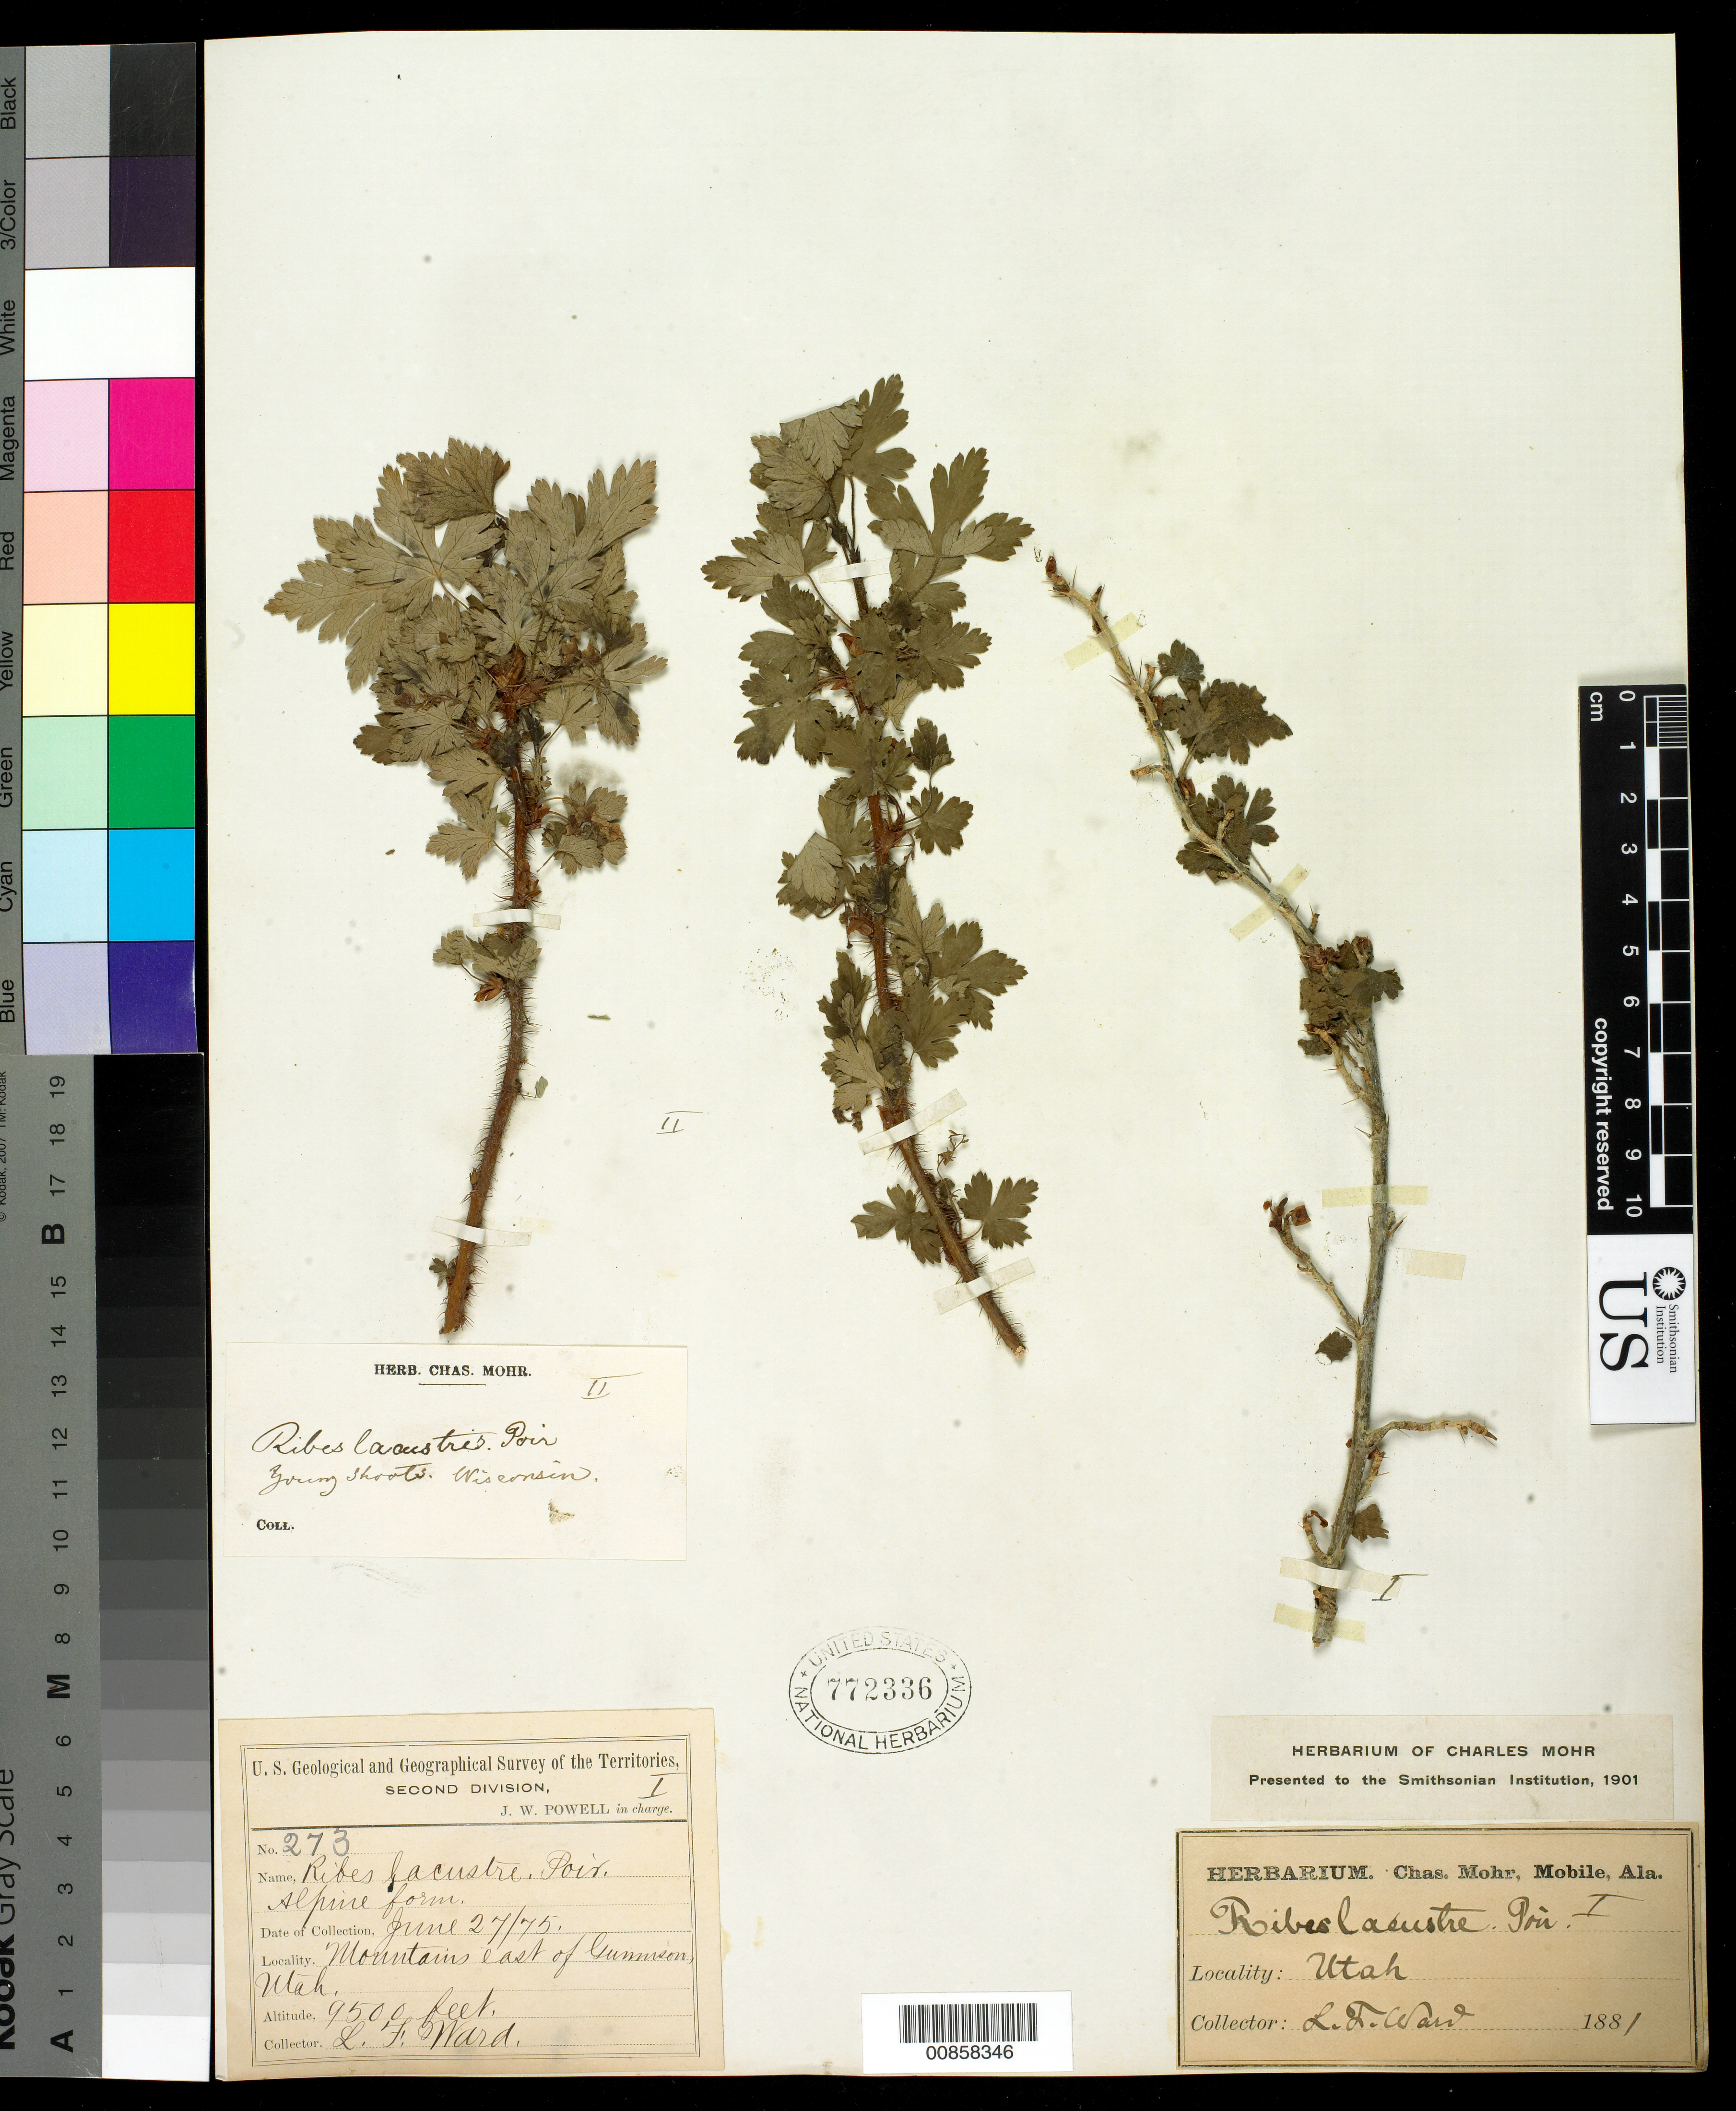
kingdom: Plantae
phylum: Tracheophyta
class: Magnoliopsida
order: Saxifragales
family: Grossulariaceae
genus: Ribes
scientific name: Ribes lacustre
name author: (Pers.) Poir.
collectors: L. F. Ward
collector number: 273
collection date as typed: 27 Jun 1875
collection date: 1875-06-27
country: United States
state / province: Utah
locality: Mountain east of Gunninson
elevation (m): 2896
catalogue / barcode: US 772336